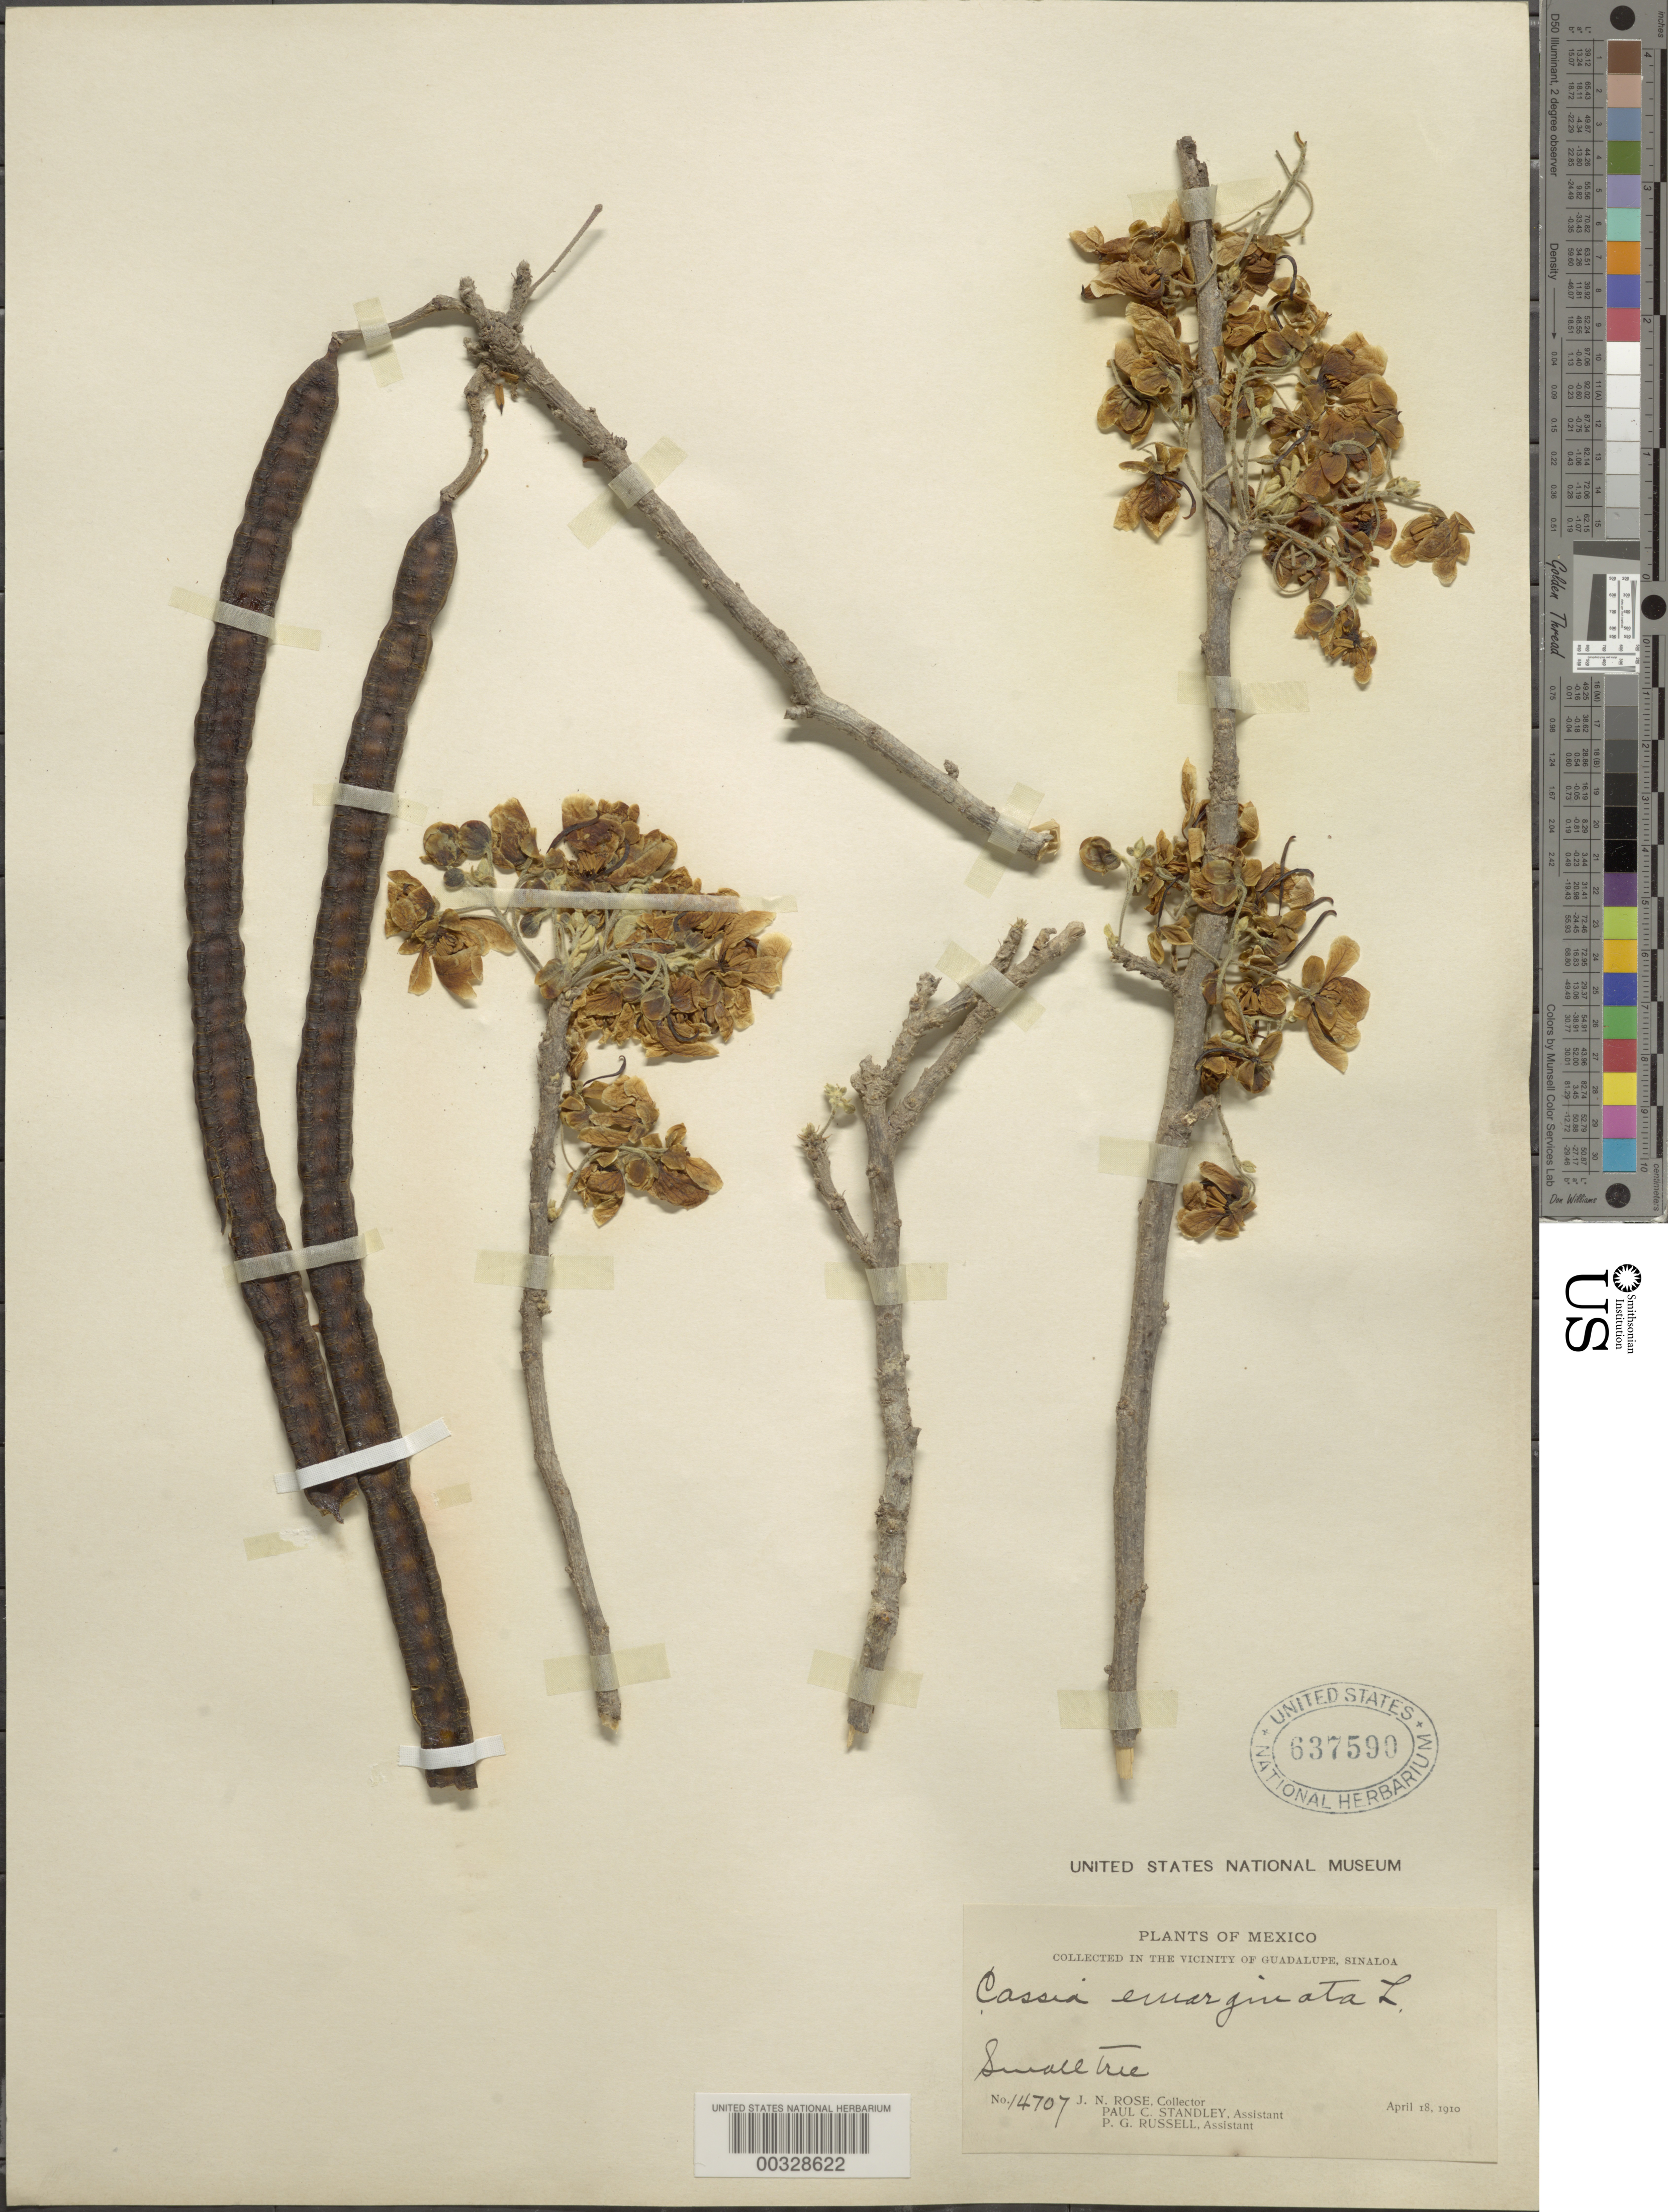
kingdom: Plantae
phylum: Tracheophyta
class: Magnoliopsida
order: Fabales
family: Fabaceae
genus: Senna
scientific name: Senna emarginata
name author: L.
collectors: J. N. Rose, P. C. Standley & P. G. Russell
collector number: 14707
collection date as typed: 18 Apr 1910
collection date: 1910-04-18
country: Mexico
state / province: Sinaloa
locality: Vicinity of Guadalupe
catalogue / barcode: US 637590